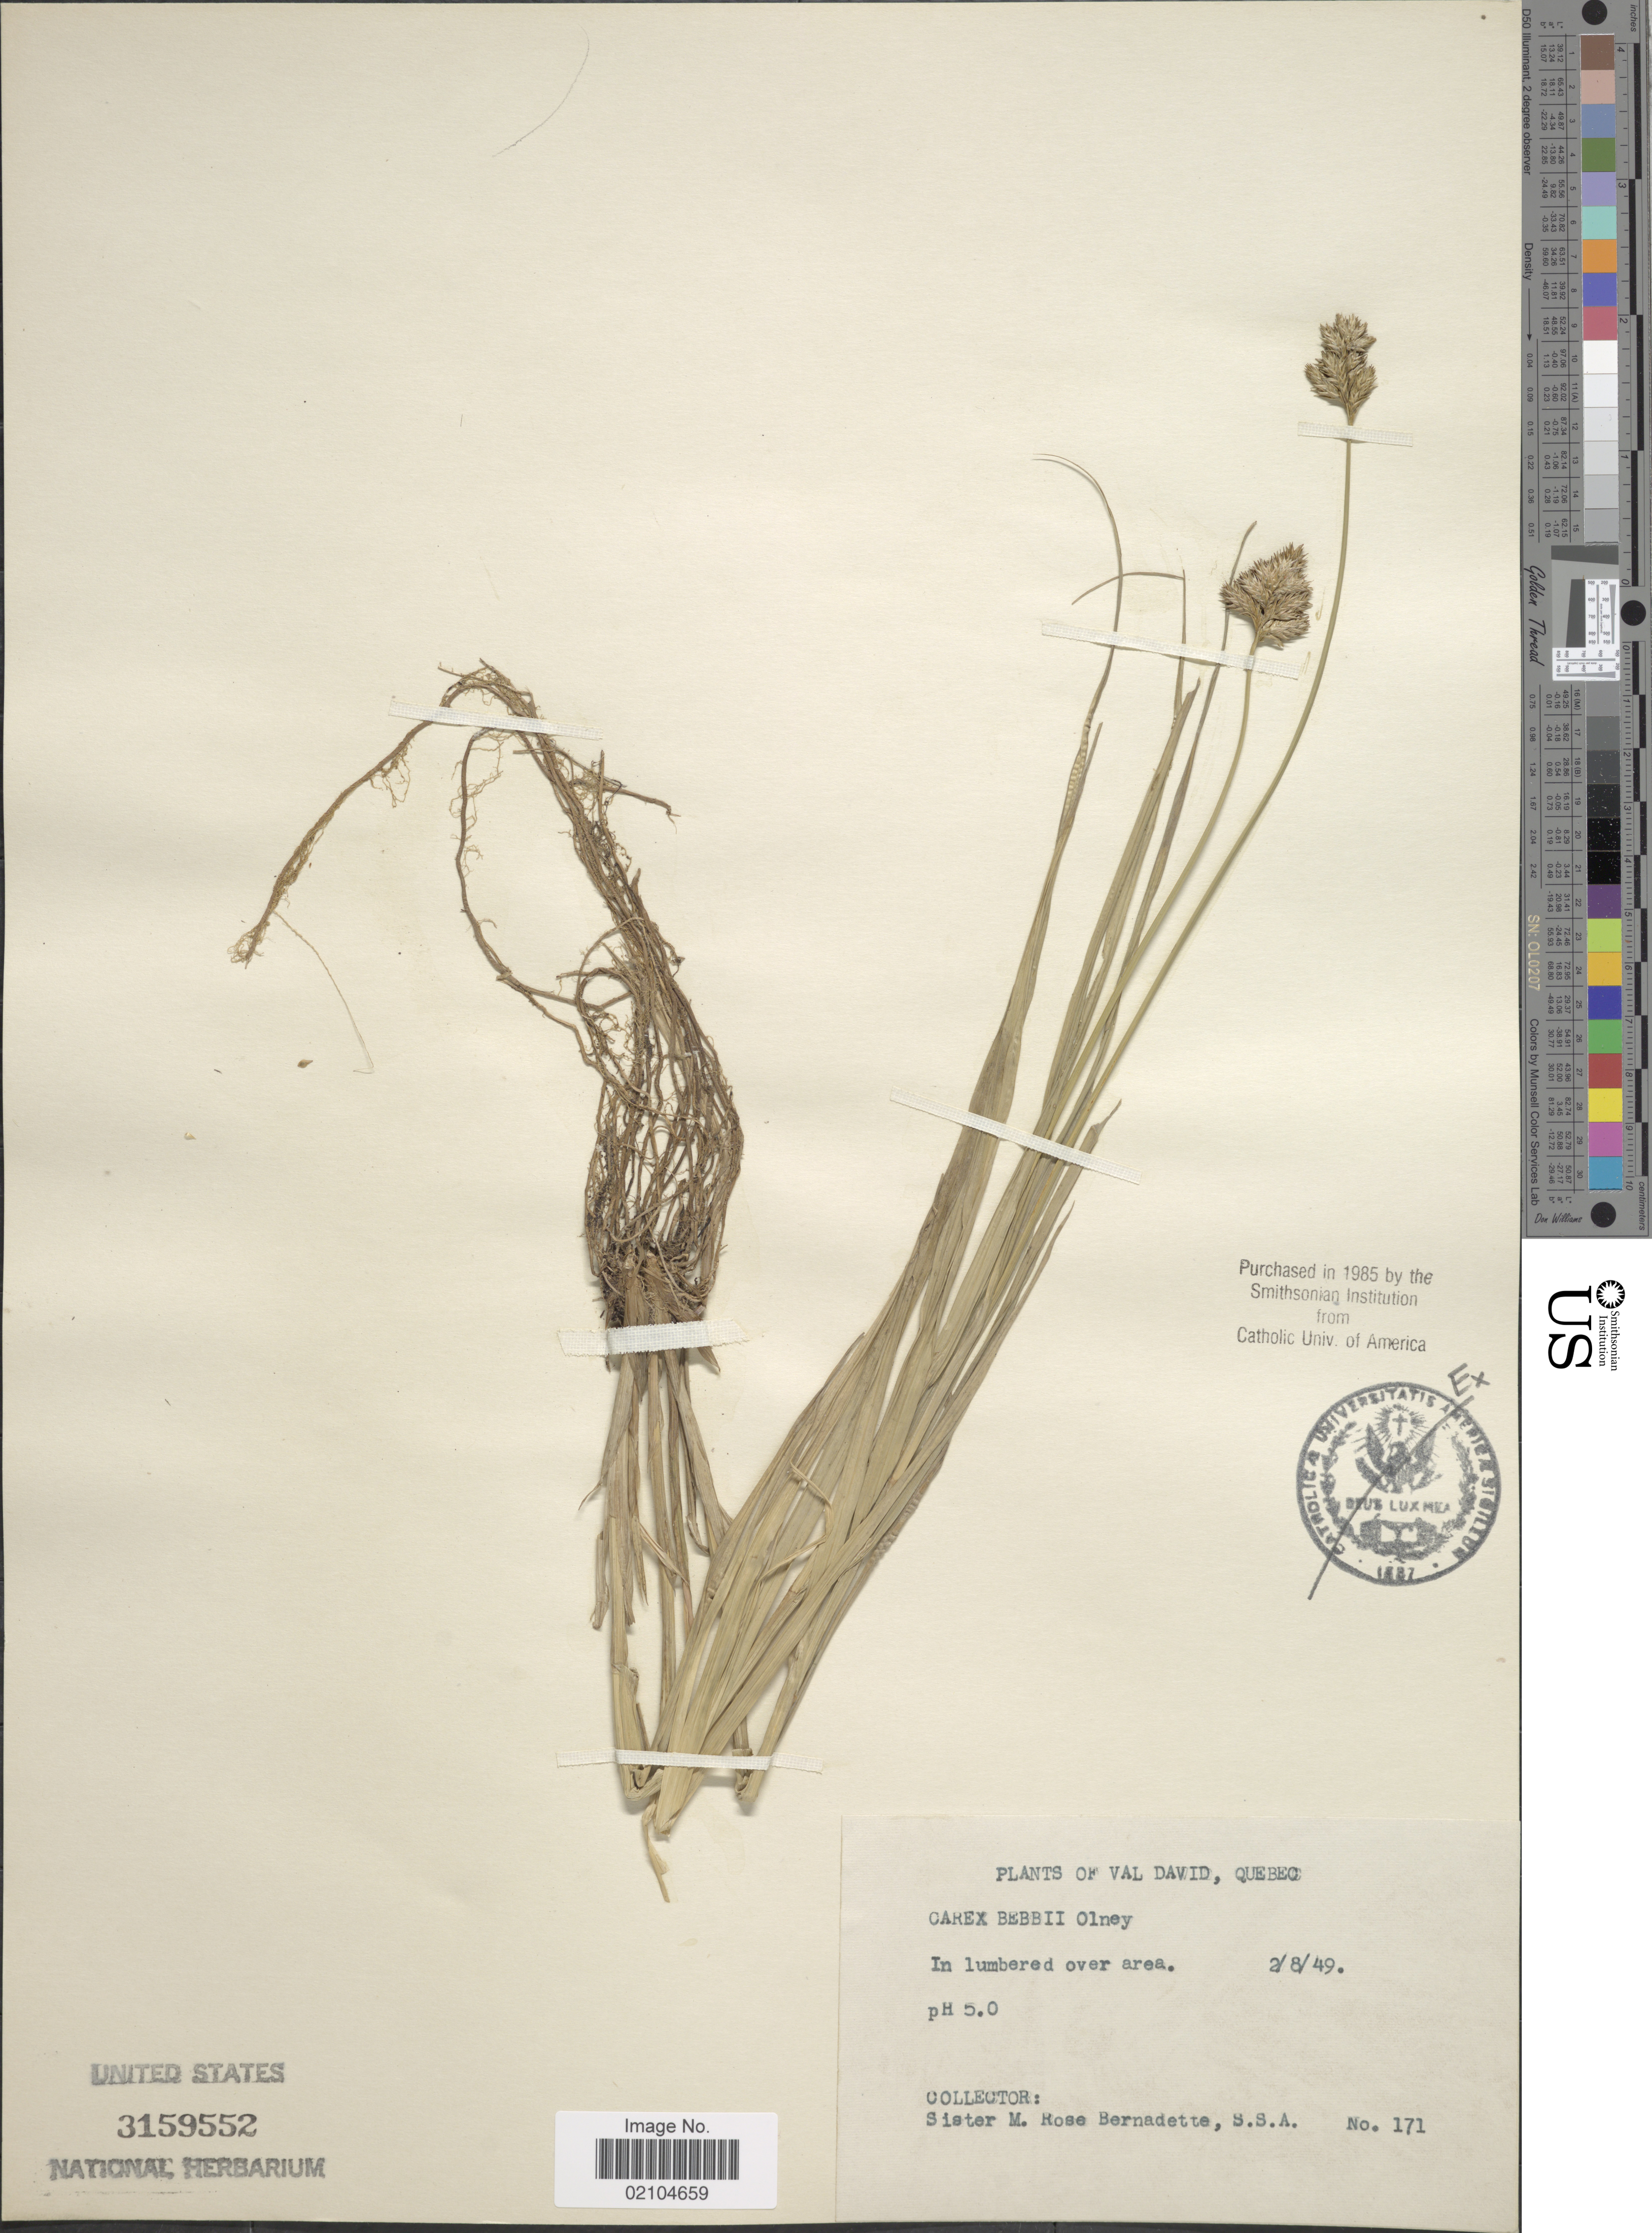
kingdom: Plantae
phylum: Tracheophyta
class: Liliopsida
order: Poales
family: Cyperaceae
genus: Carex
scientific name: Carex bebbii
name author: (L.H. Bailey) Olney ex Fernald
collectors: M. Bernadette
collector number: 171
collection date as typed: Transcribed d/m/y: 2/8/49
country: Canada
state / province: Quebec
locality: Val David, Quebec, pH 5.0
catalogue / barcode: US 3159552